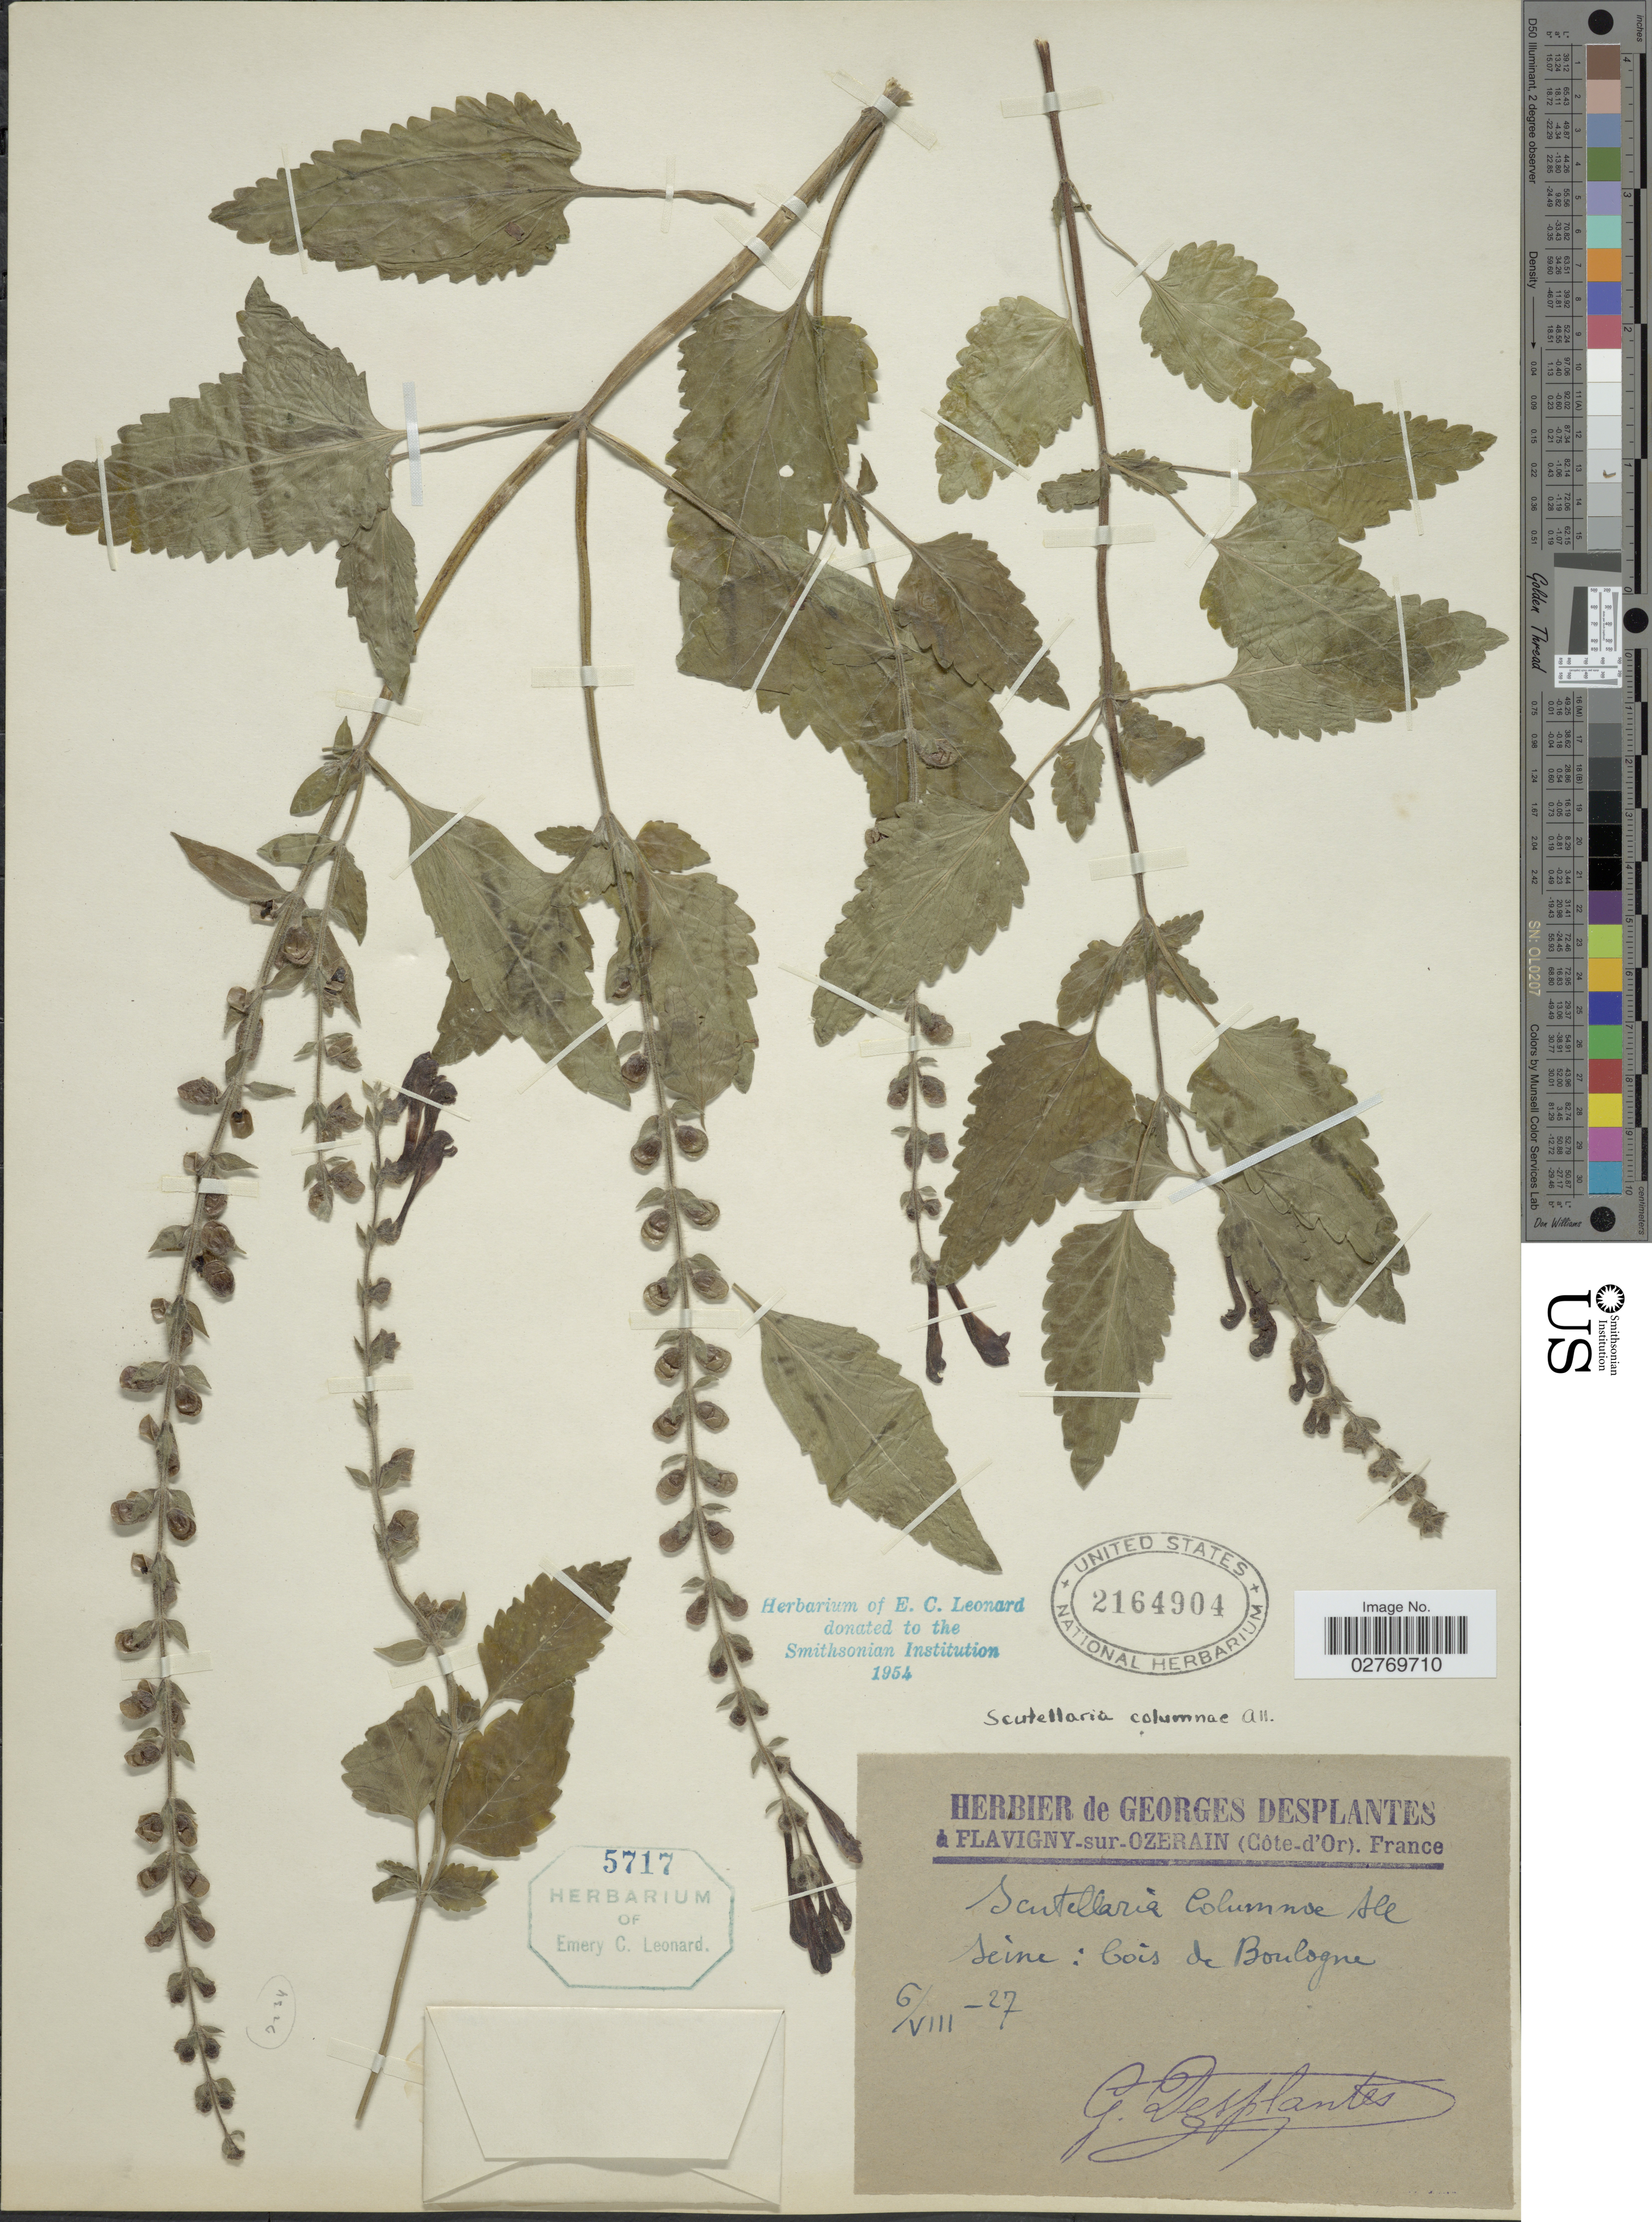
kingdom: Plantae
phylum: Tracheophyta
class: Magnoliopsida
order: Lamiales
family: Lamiaceae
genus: Scutellaria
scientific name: Scutellaria columnae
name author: All.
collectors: G. Desplantes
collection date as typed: Transcribed d/m/y: 6/8/27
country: France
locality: Seine: bois de Boulogne.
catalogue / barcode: US 2164904